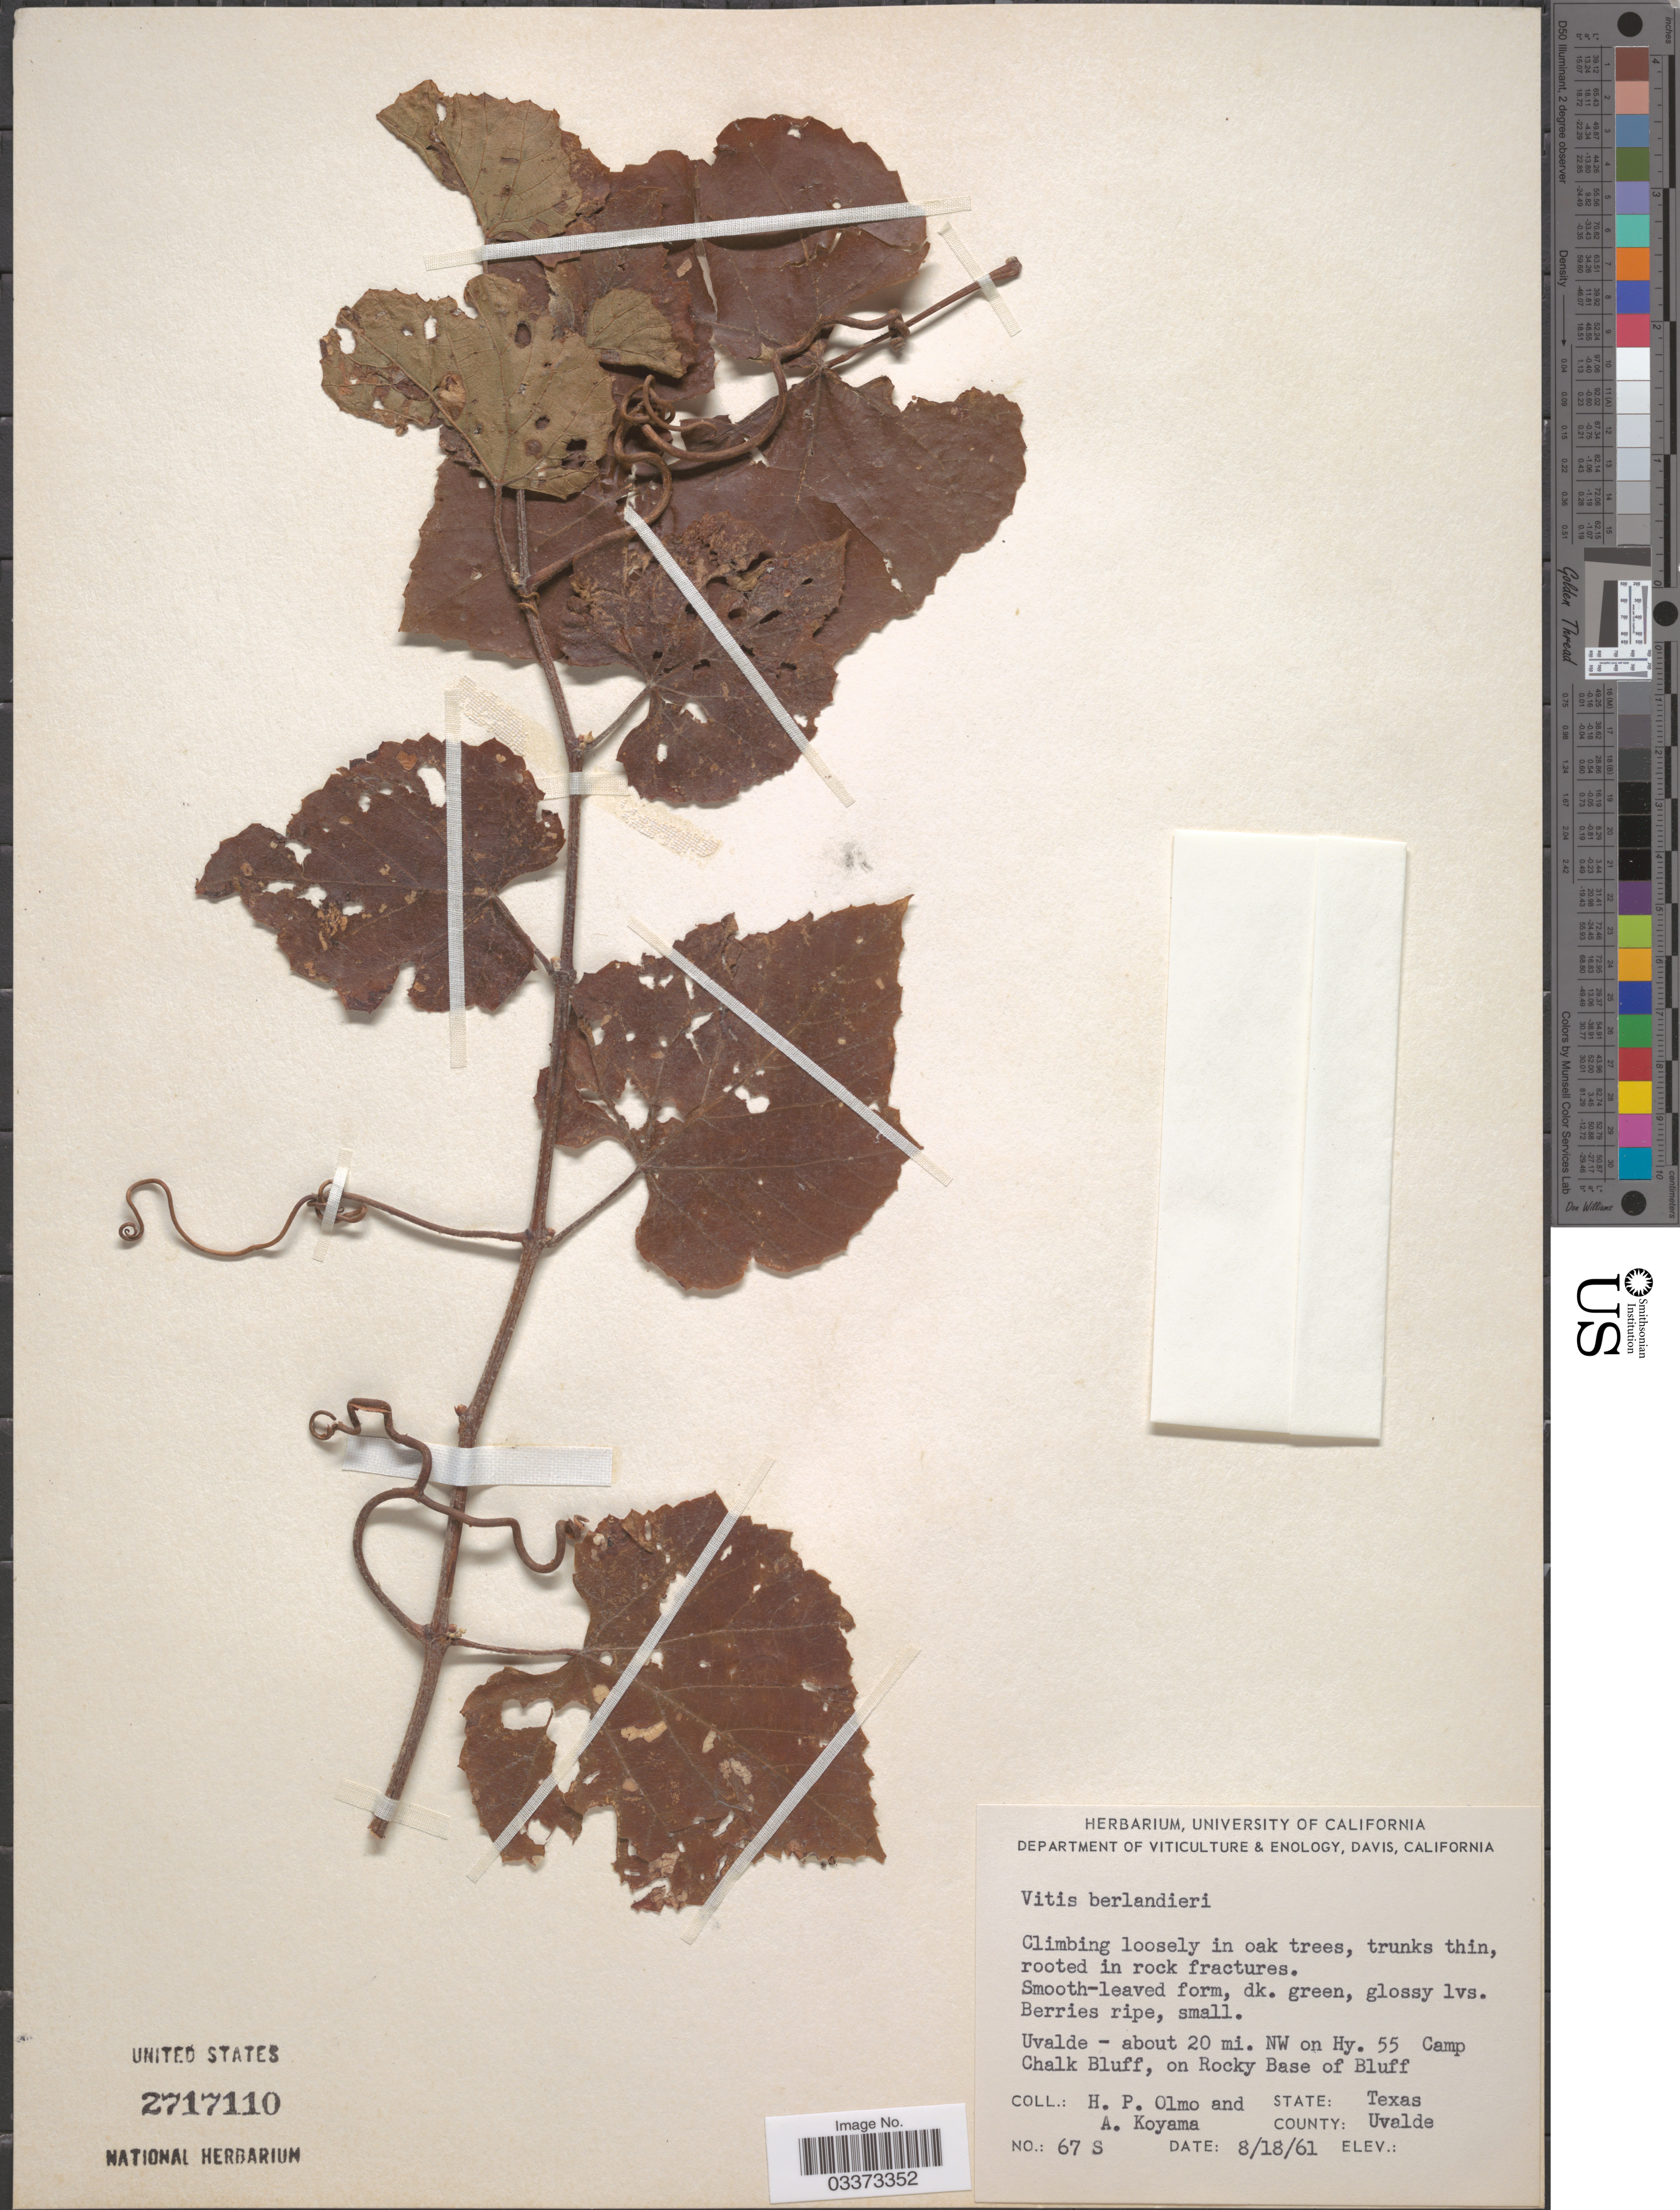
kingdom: Plantae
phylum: Tracheophyta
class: Magnoliopsida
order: Vitales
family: Vitaceae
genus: Vitis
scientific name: Vitis berlandieri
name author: Planch.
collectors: H. Olmo & A. Koyama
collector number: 67 S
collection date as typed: Transcribed d/m/y: 18/8/61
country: United States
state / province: Texas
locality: Uvalde - about 20 mi. NW on Hy. 55 Camp Chalk Bluff, on Rocky Base of Bluff. County: Uvalde.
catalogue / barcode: US 2717110